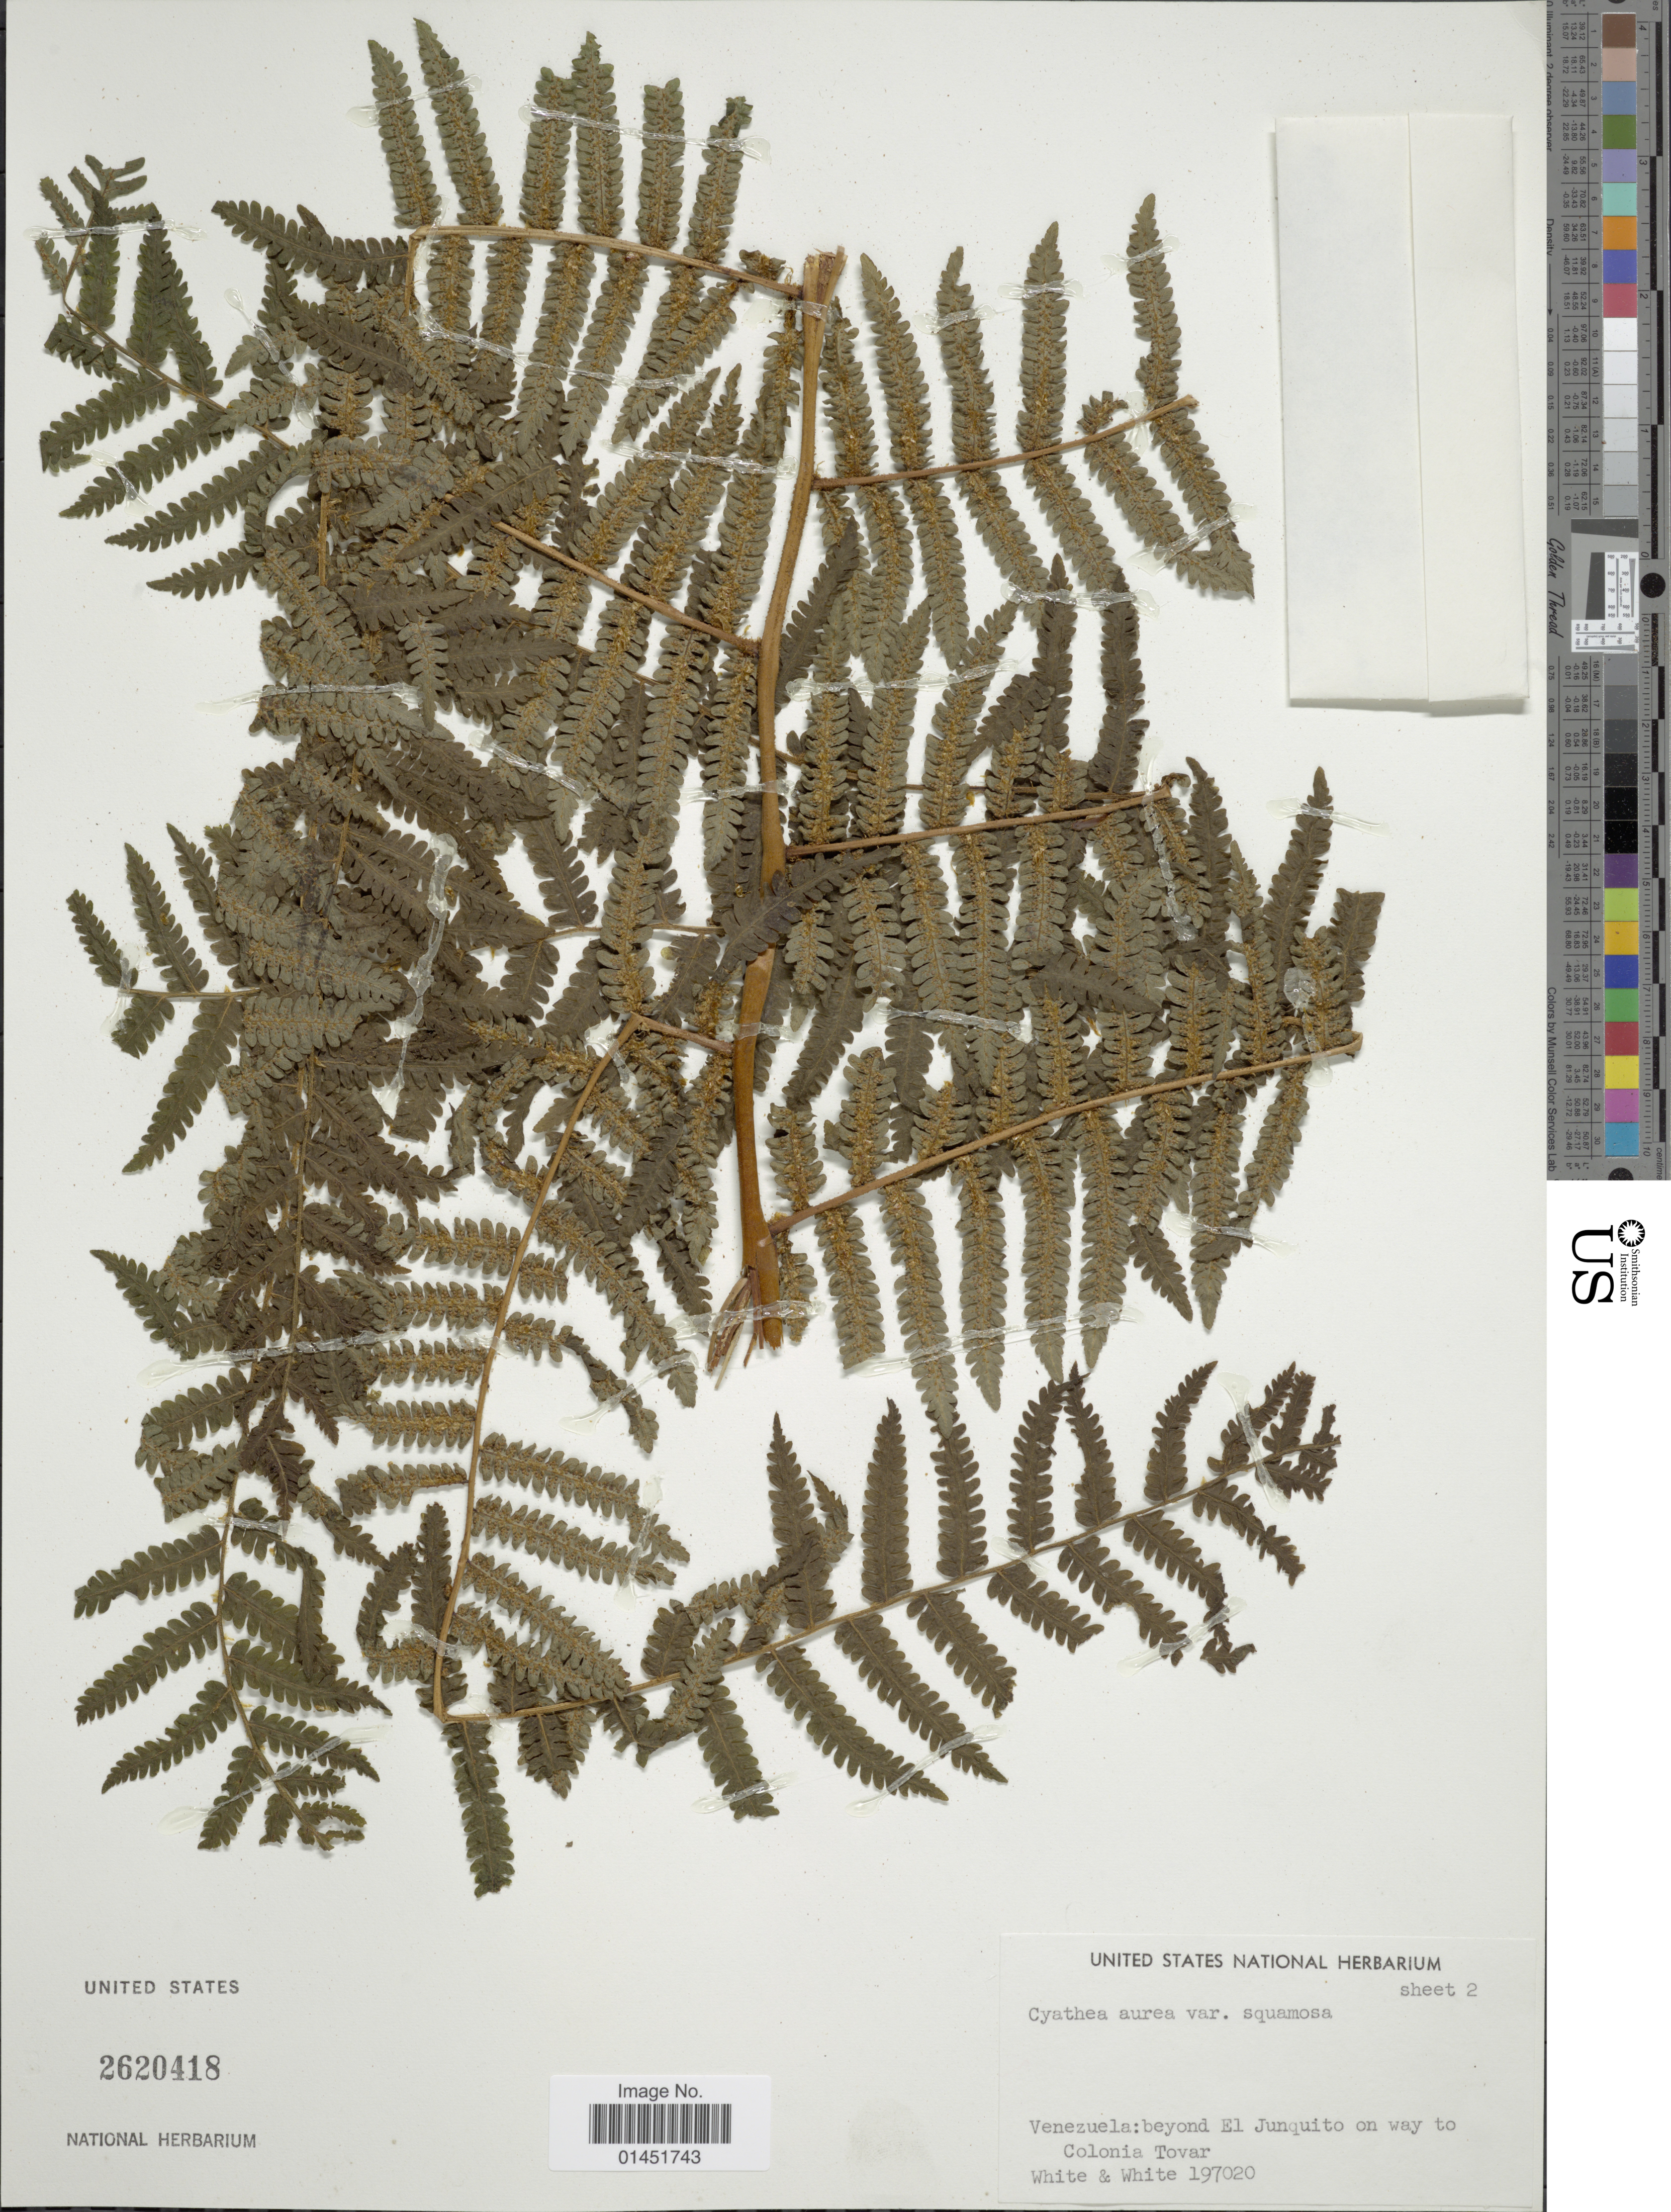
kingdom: Plantae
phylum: Tracheophyta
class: Polypodiopsida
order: Cyatheales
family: Cyatheaceae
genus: Cyathea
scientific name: Cyathea fulva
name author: (M. Martens & Galeotti) Fée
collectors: O. E. White & O. E. White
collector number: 197020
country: Venezuela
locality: Beyound El Junquito on way to Colonia Tovar.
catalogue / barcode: US 2620418